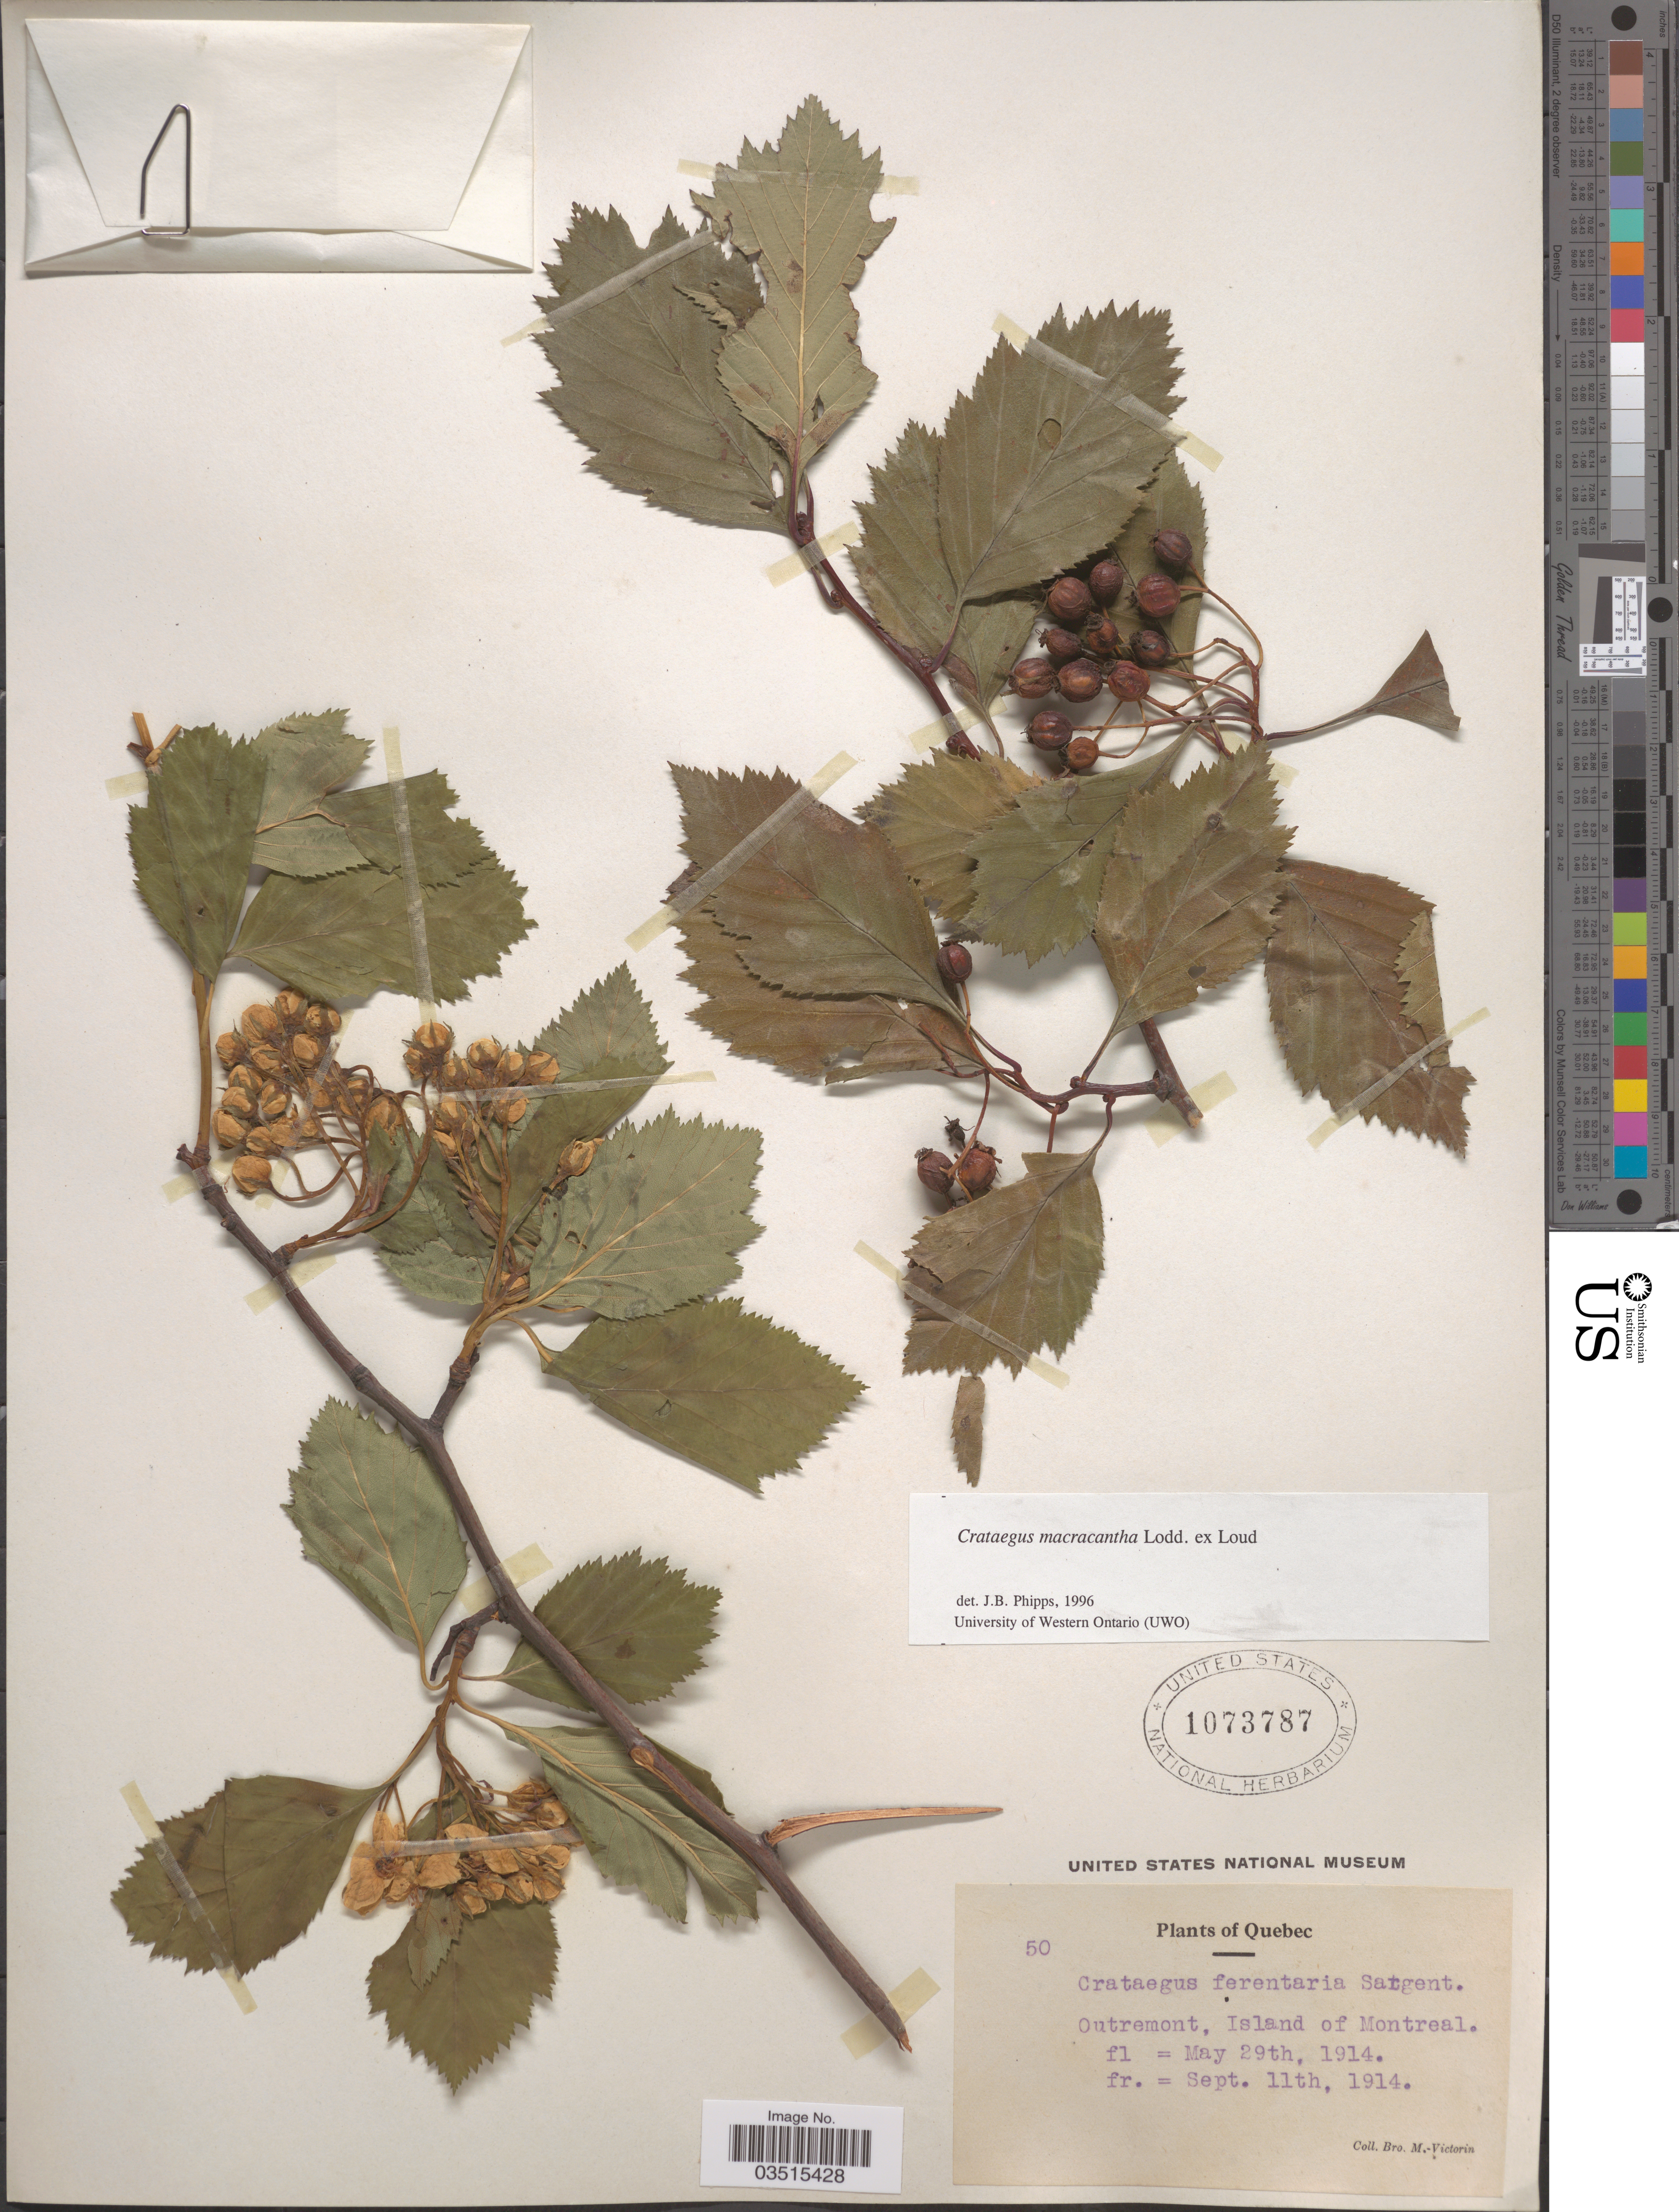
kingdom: Plantae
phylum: Tracheophyta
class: Magnoliopsida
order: Rosales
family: Rosaceae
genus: Crataegus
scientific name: Crataegus macracantha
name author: (Lindl.) Lodd. ex Loudon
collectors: Fr. Marie-Victorin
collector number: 50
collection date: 1914-05-29/1914-09-11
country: Canada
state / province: Quebec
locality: Outremont, Island of Montreal.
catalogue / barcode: US 1073787